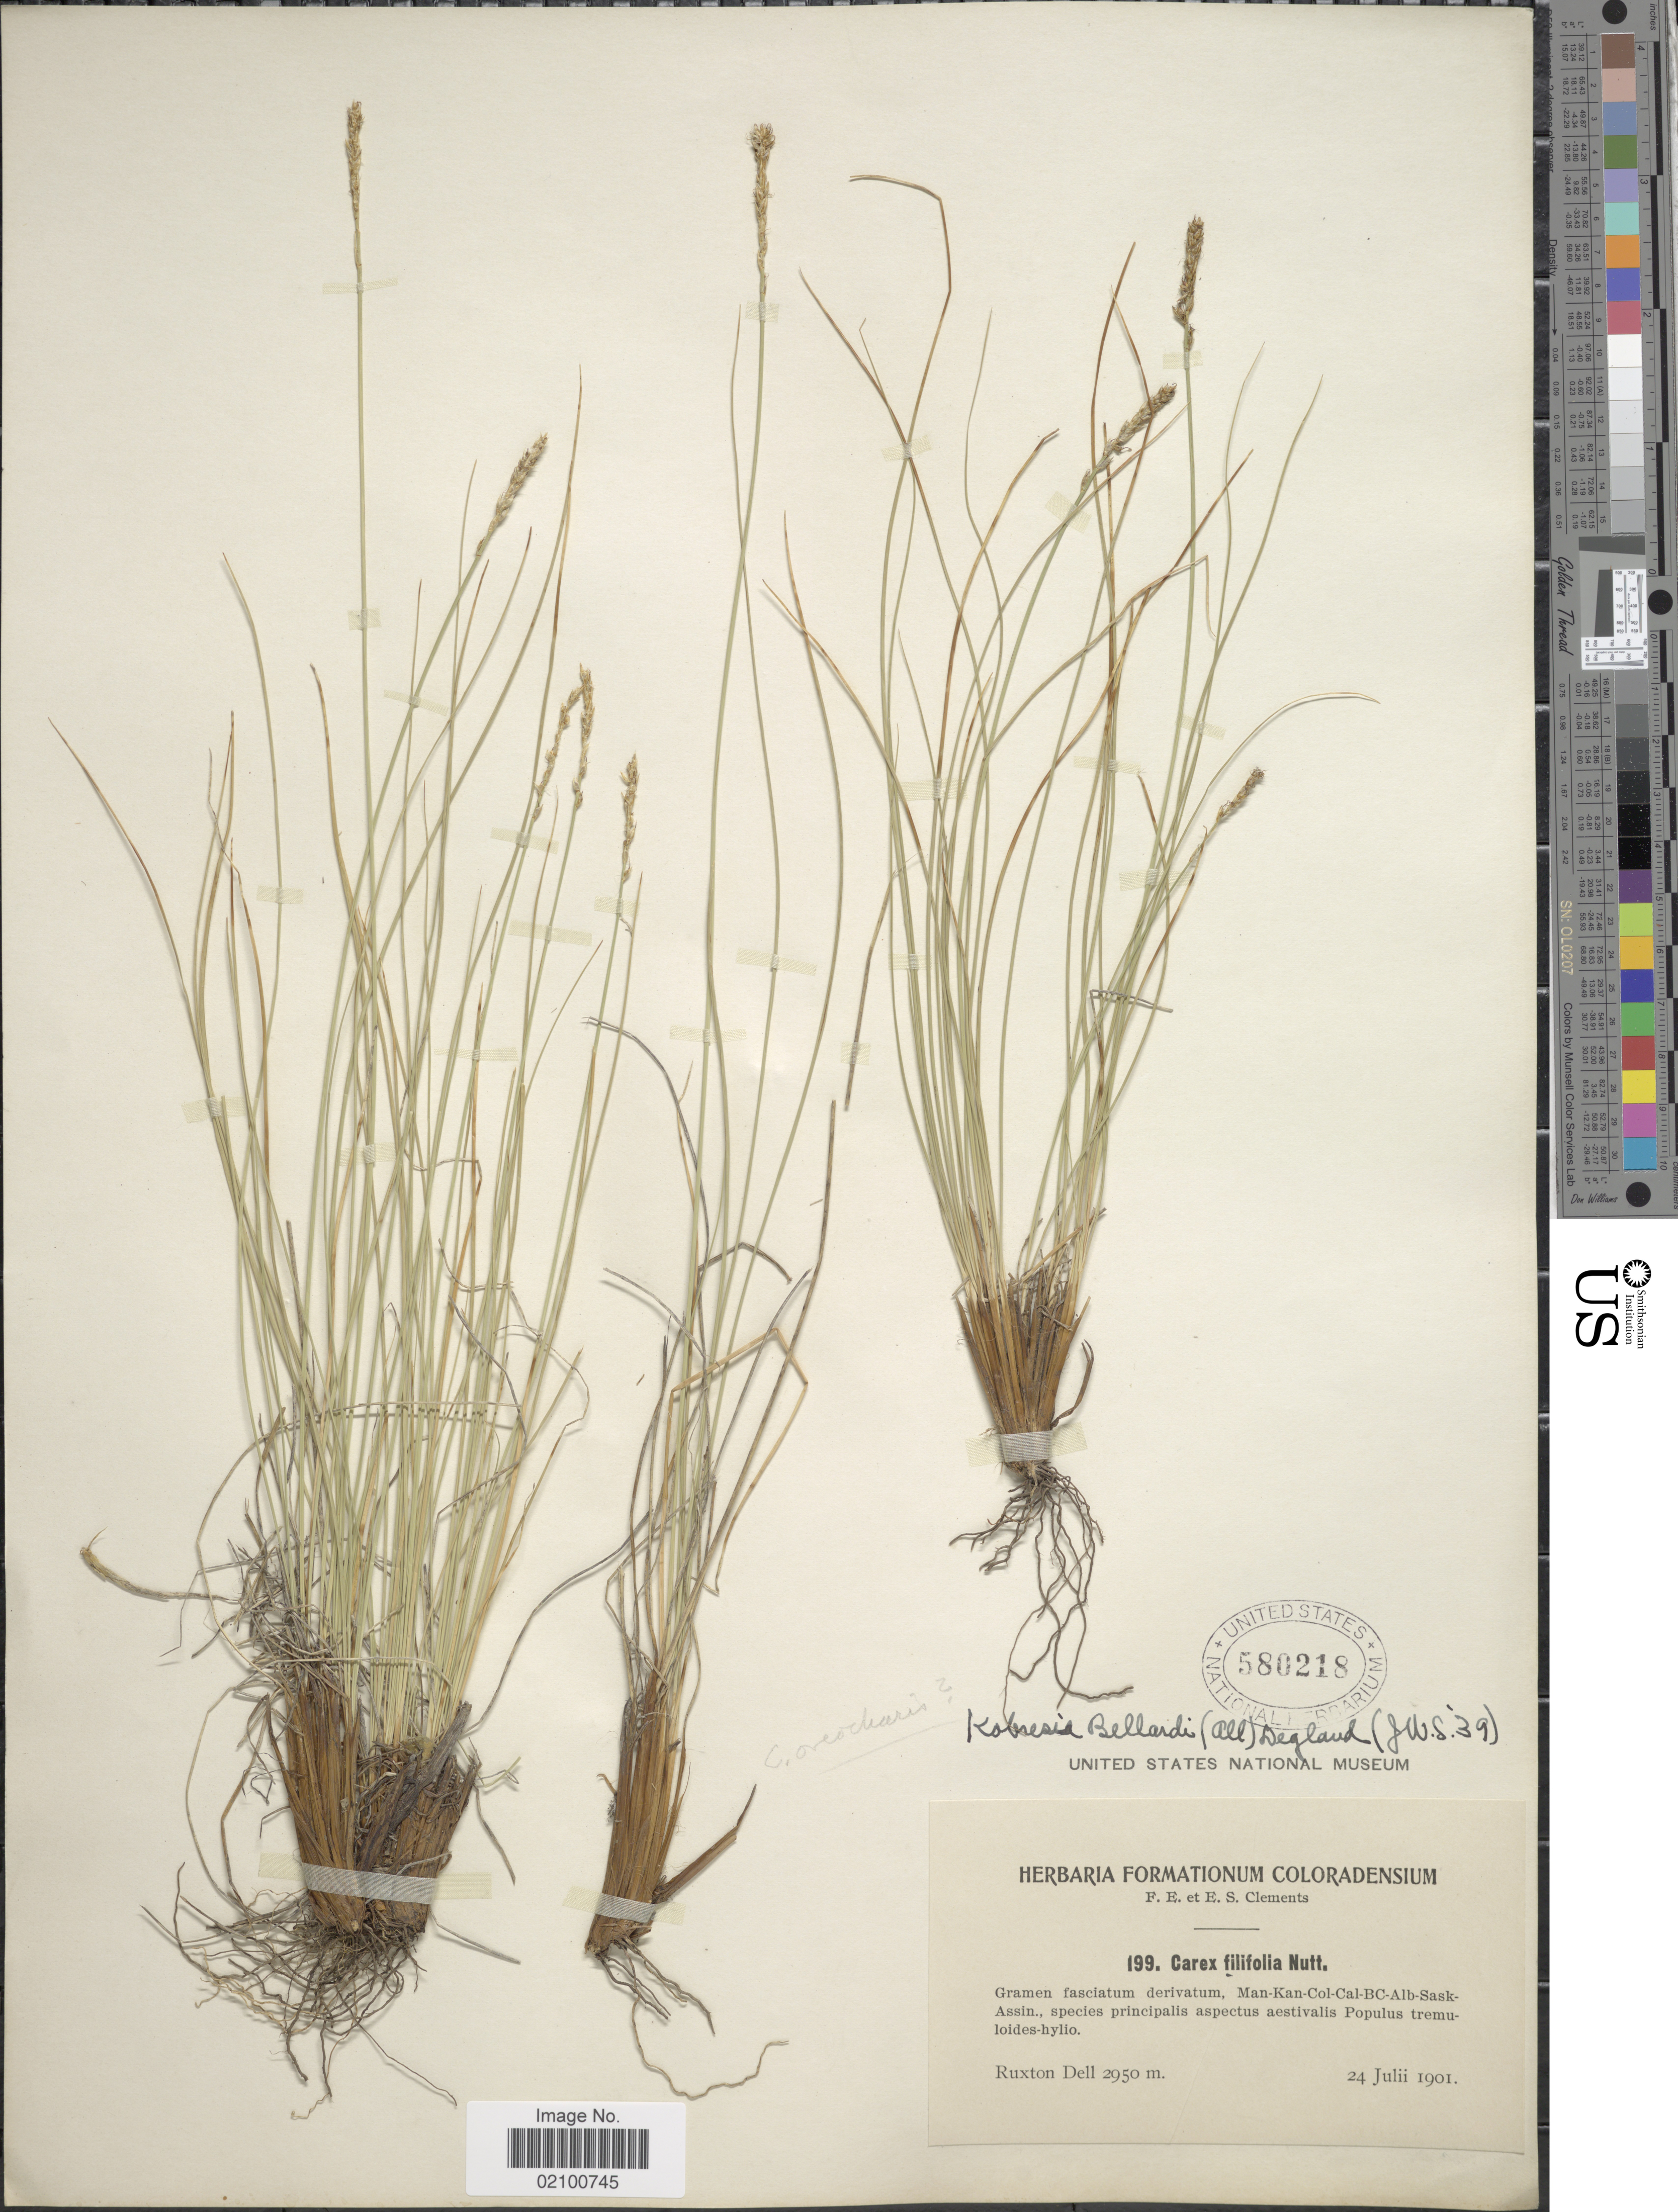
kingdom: Plantae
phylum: Tracheophyta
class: Liliopsida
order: Poales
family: Cyperaceae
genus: Carex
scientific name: Carex myosuroides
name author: Vill.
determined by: Strong, M. T., (US), Smithsonian Institution - National Museum of Natural History (UNITED STATES)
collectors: R. Dell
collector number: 199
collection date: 1901-07-24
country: United States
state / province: Colorado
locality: Man-Kan-Col-Cal-BC-Alb-Sask-Assin.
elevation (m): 2950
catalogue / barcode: US 580218